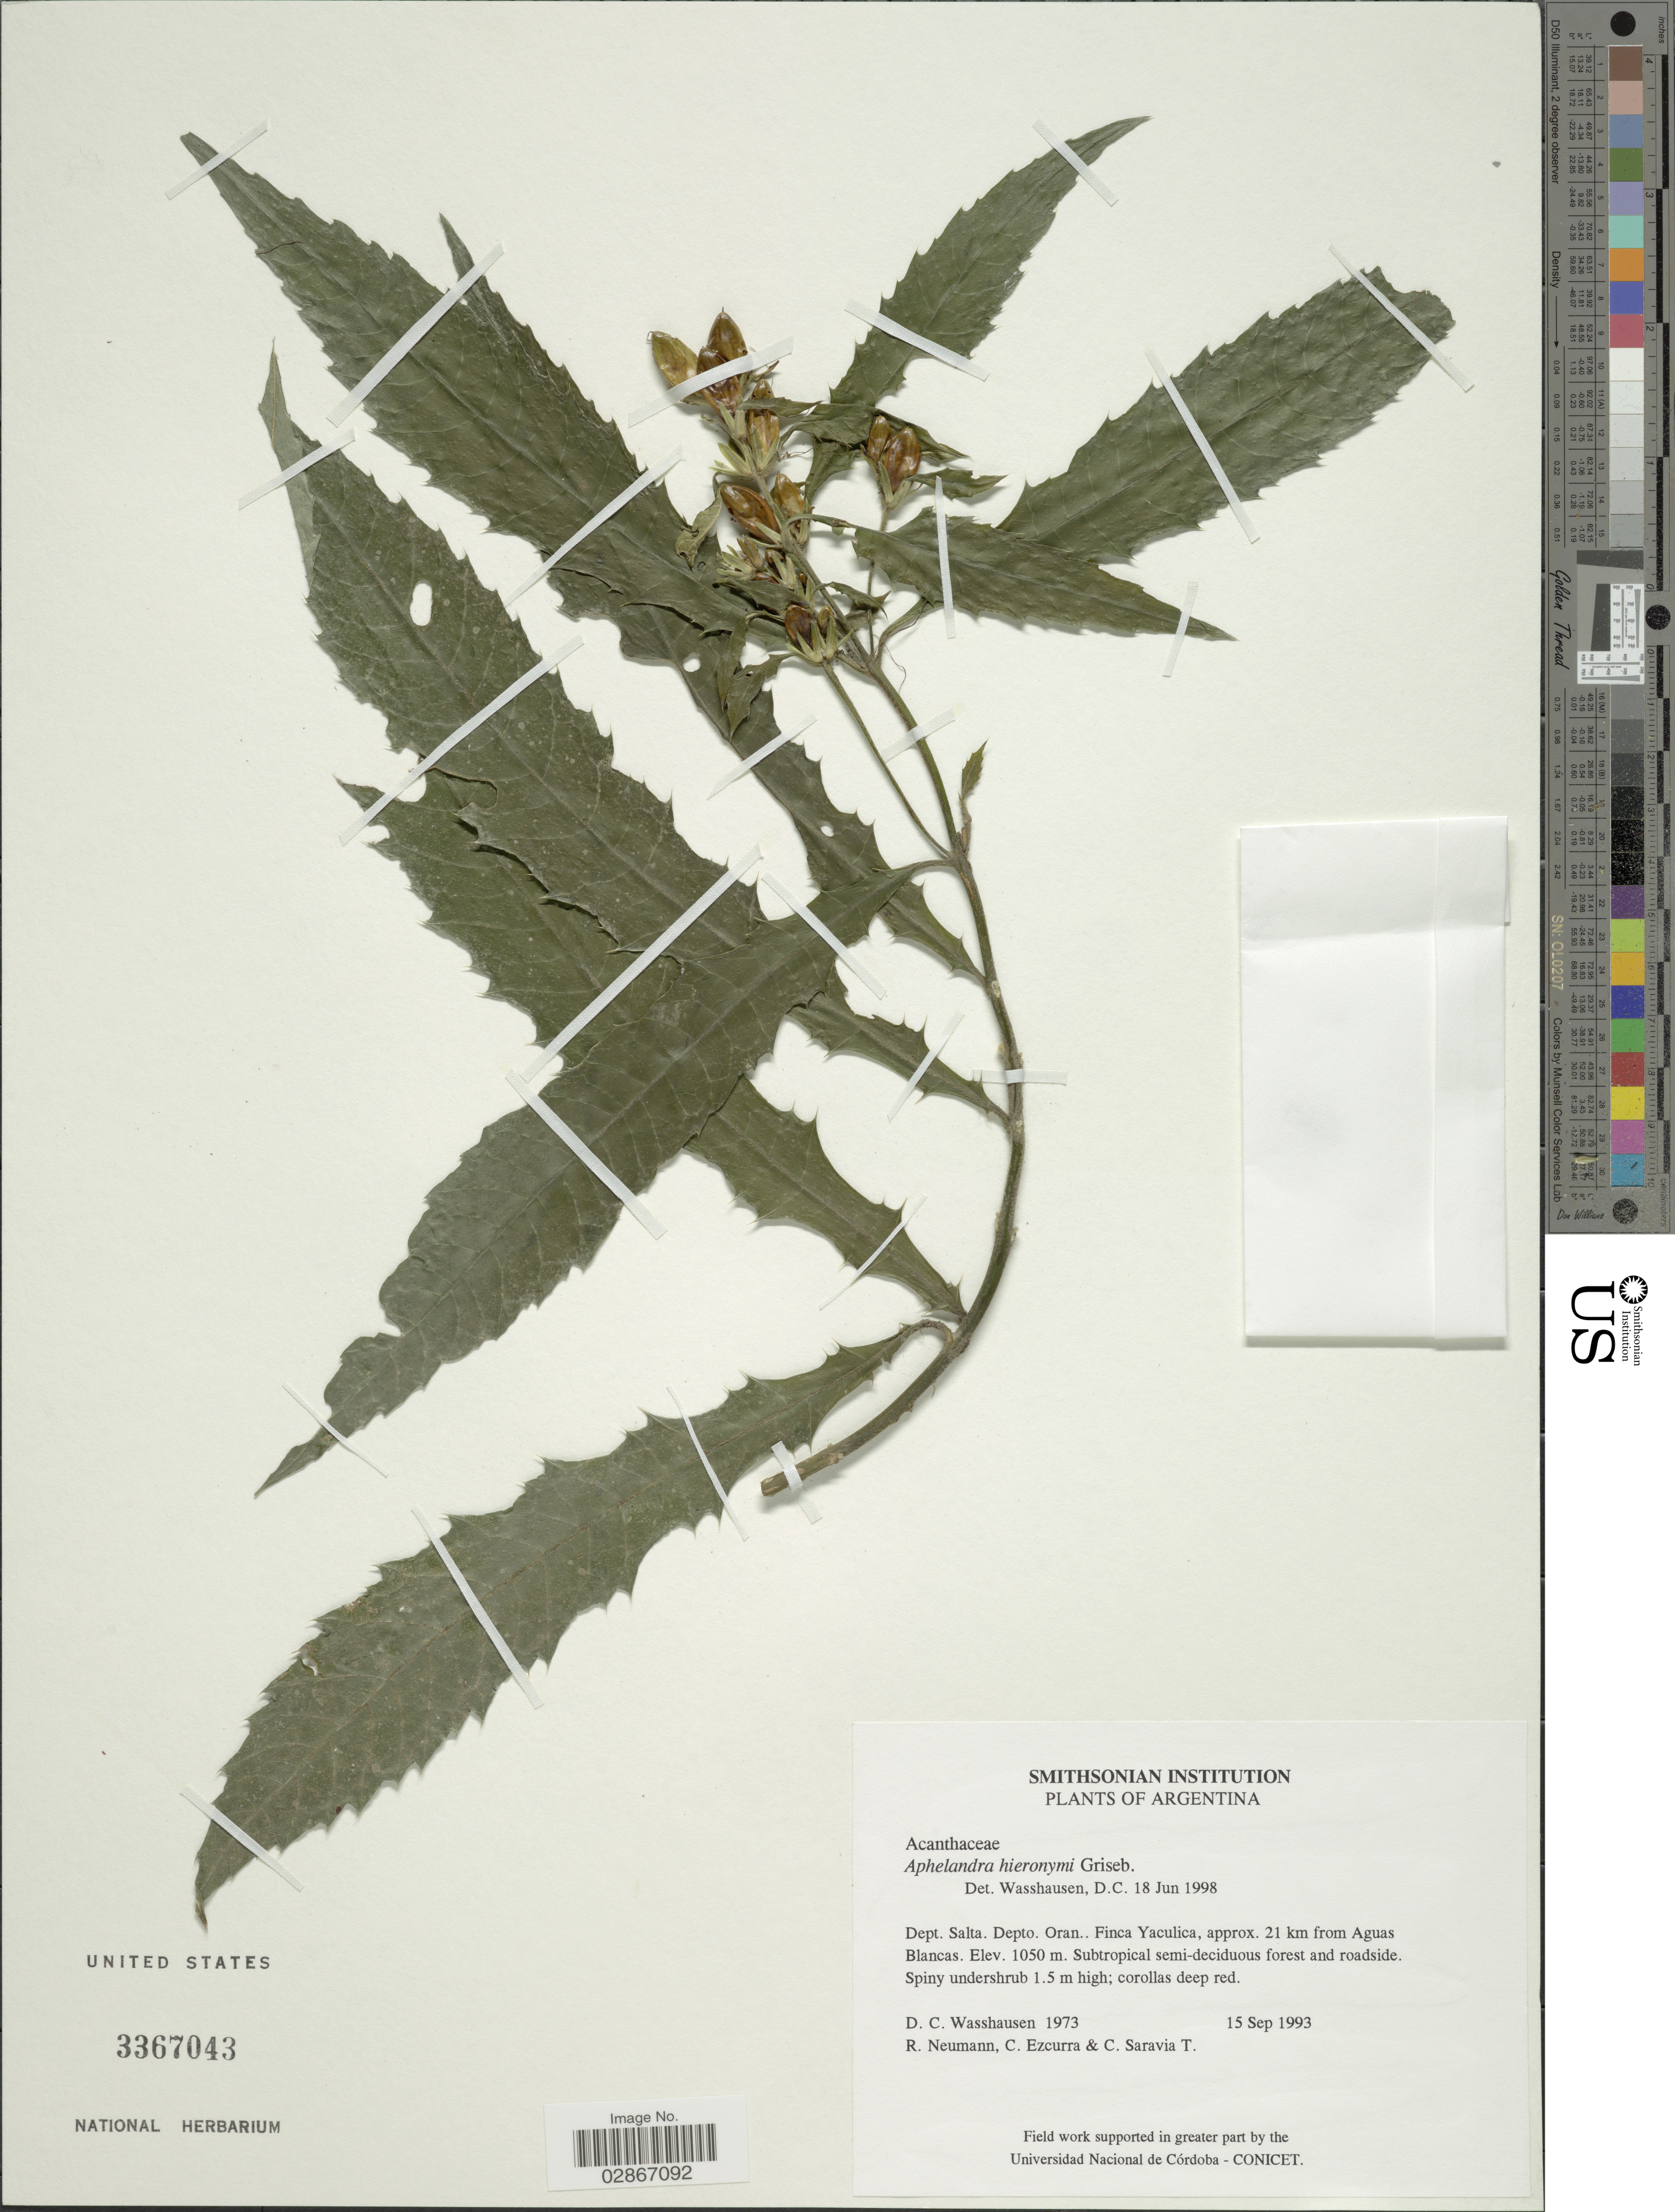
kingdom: Plantae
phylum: Tracheophyta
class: Magnoliopsida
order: Lamiales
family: Acanthaceae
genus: Aphelandra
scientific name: Aphelandra hieronymi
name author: Griseb.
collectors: D. C. Wasshausen, R. Neumann, C. Ezcurra & C. Saravia T.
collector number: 1973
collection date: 1993-09-15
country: Argentina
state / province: Salta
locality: Dept. Salta. Depto. Oran.. Finca Yaculica, approx. 21 km from Aguas Blancas.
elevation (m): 1050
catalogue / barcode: US 3367043